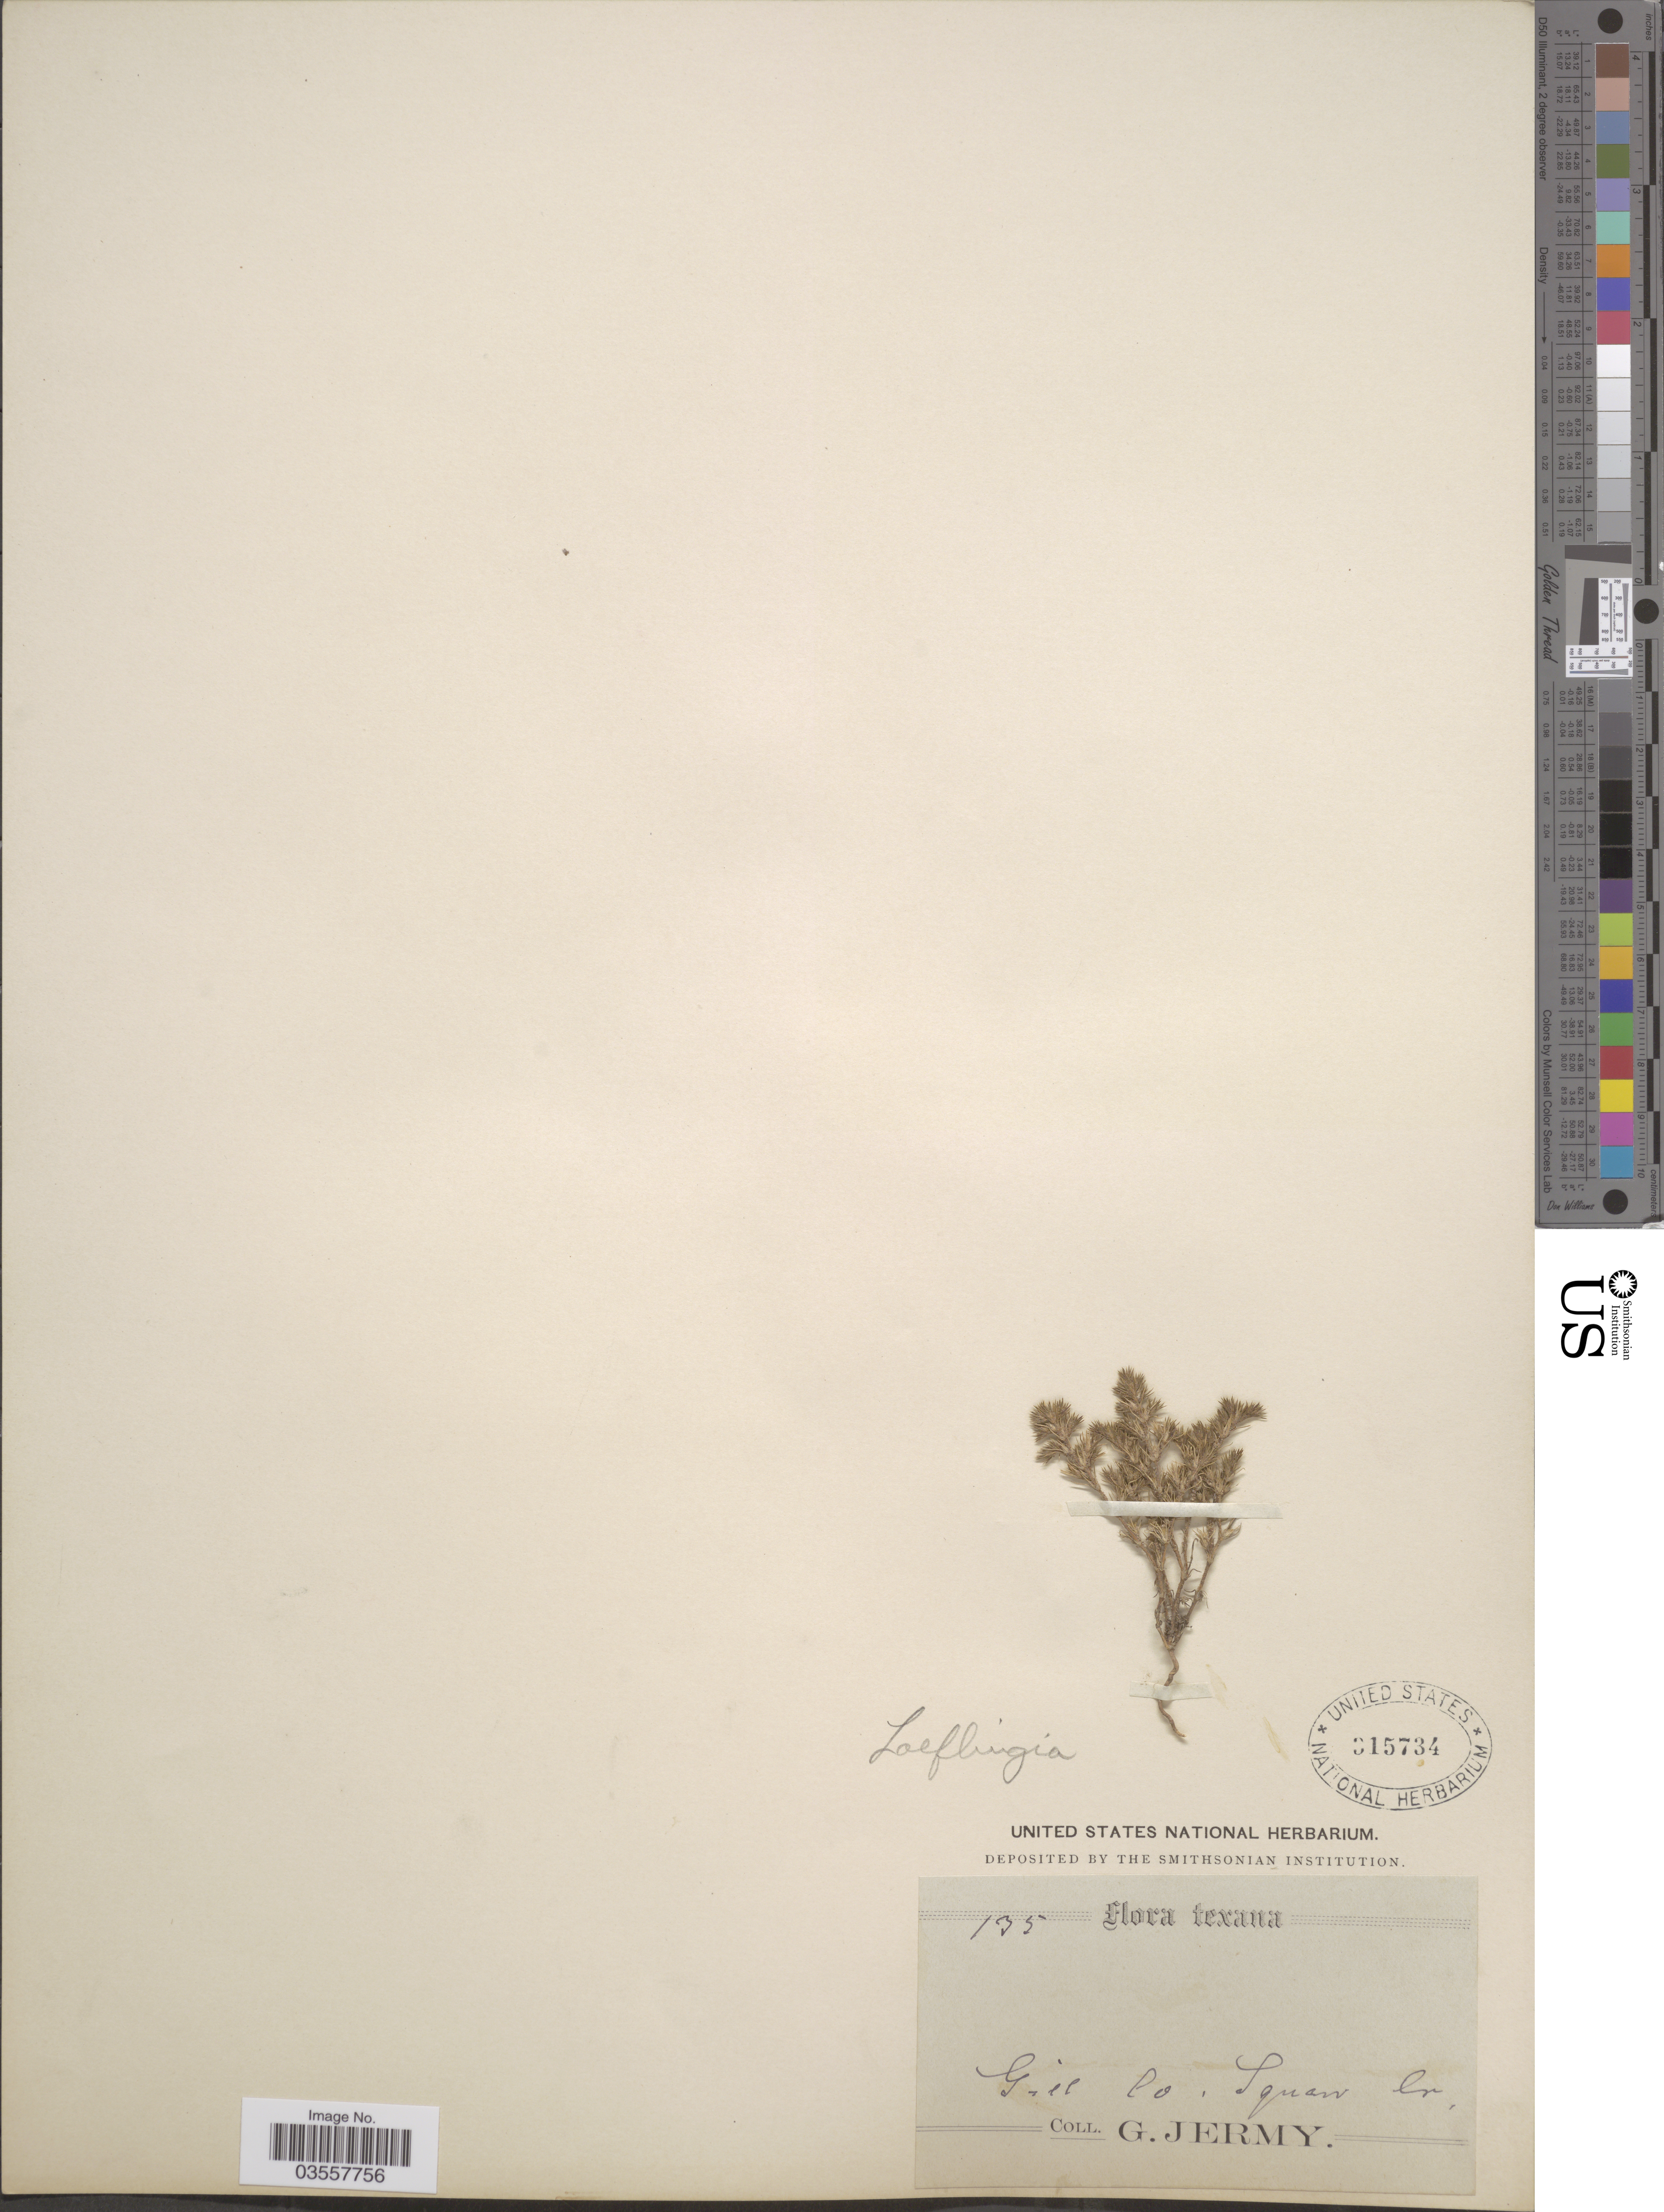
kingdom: Plantae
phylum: Tracheophyta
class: Magnoliopsida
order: Caryophyllales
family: Caryophyllaceae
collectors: G. Jermy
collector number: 135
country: United States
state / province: Texas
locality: Gill Co, Squaw Cr.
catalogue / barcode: US 315734